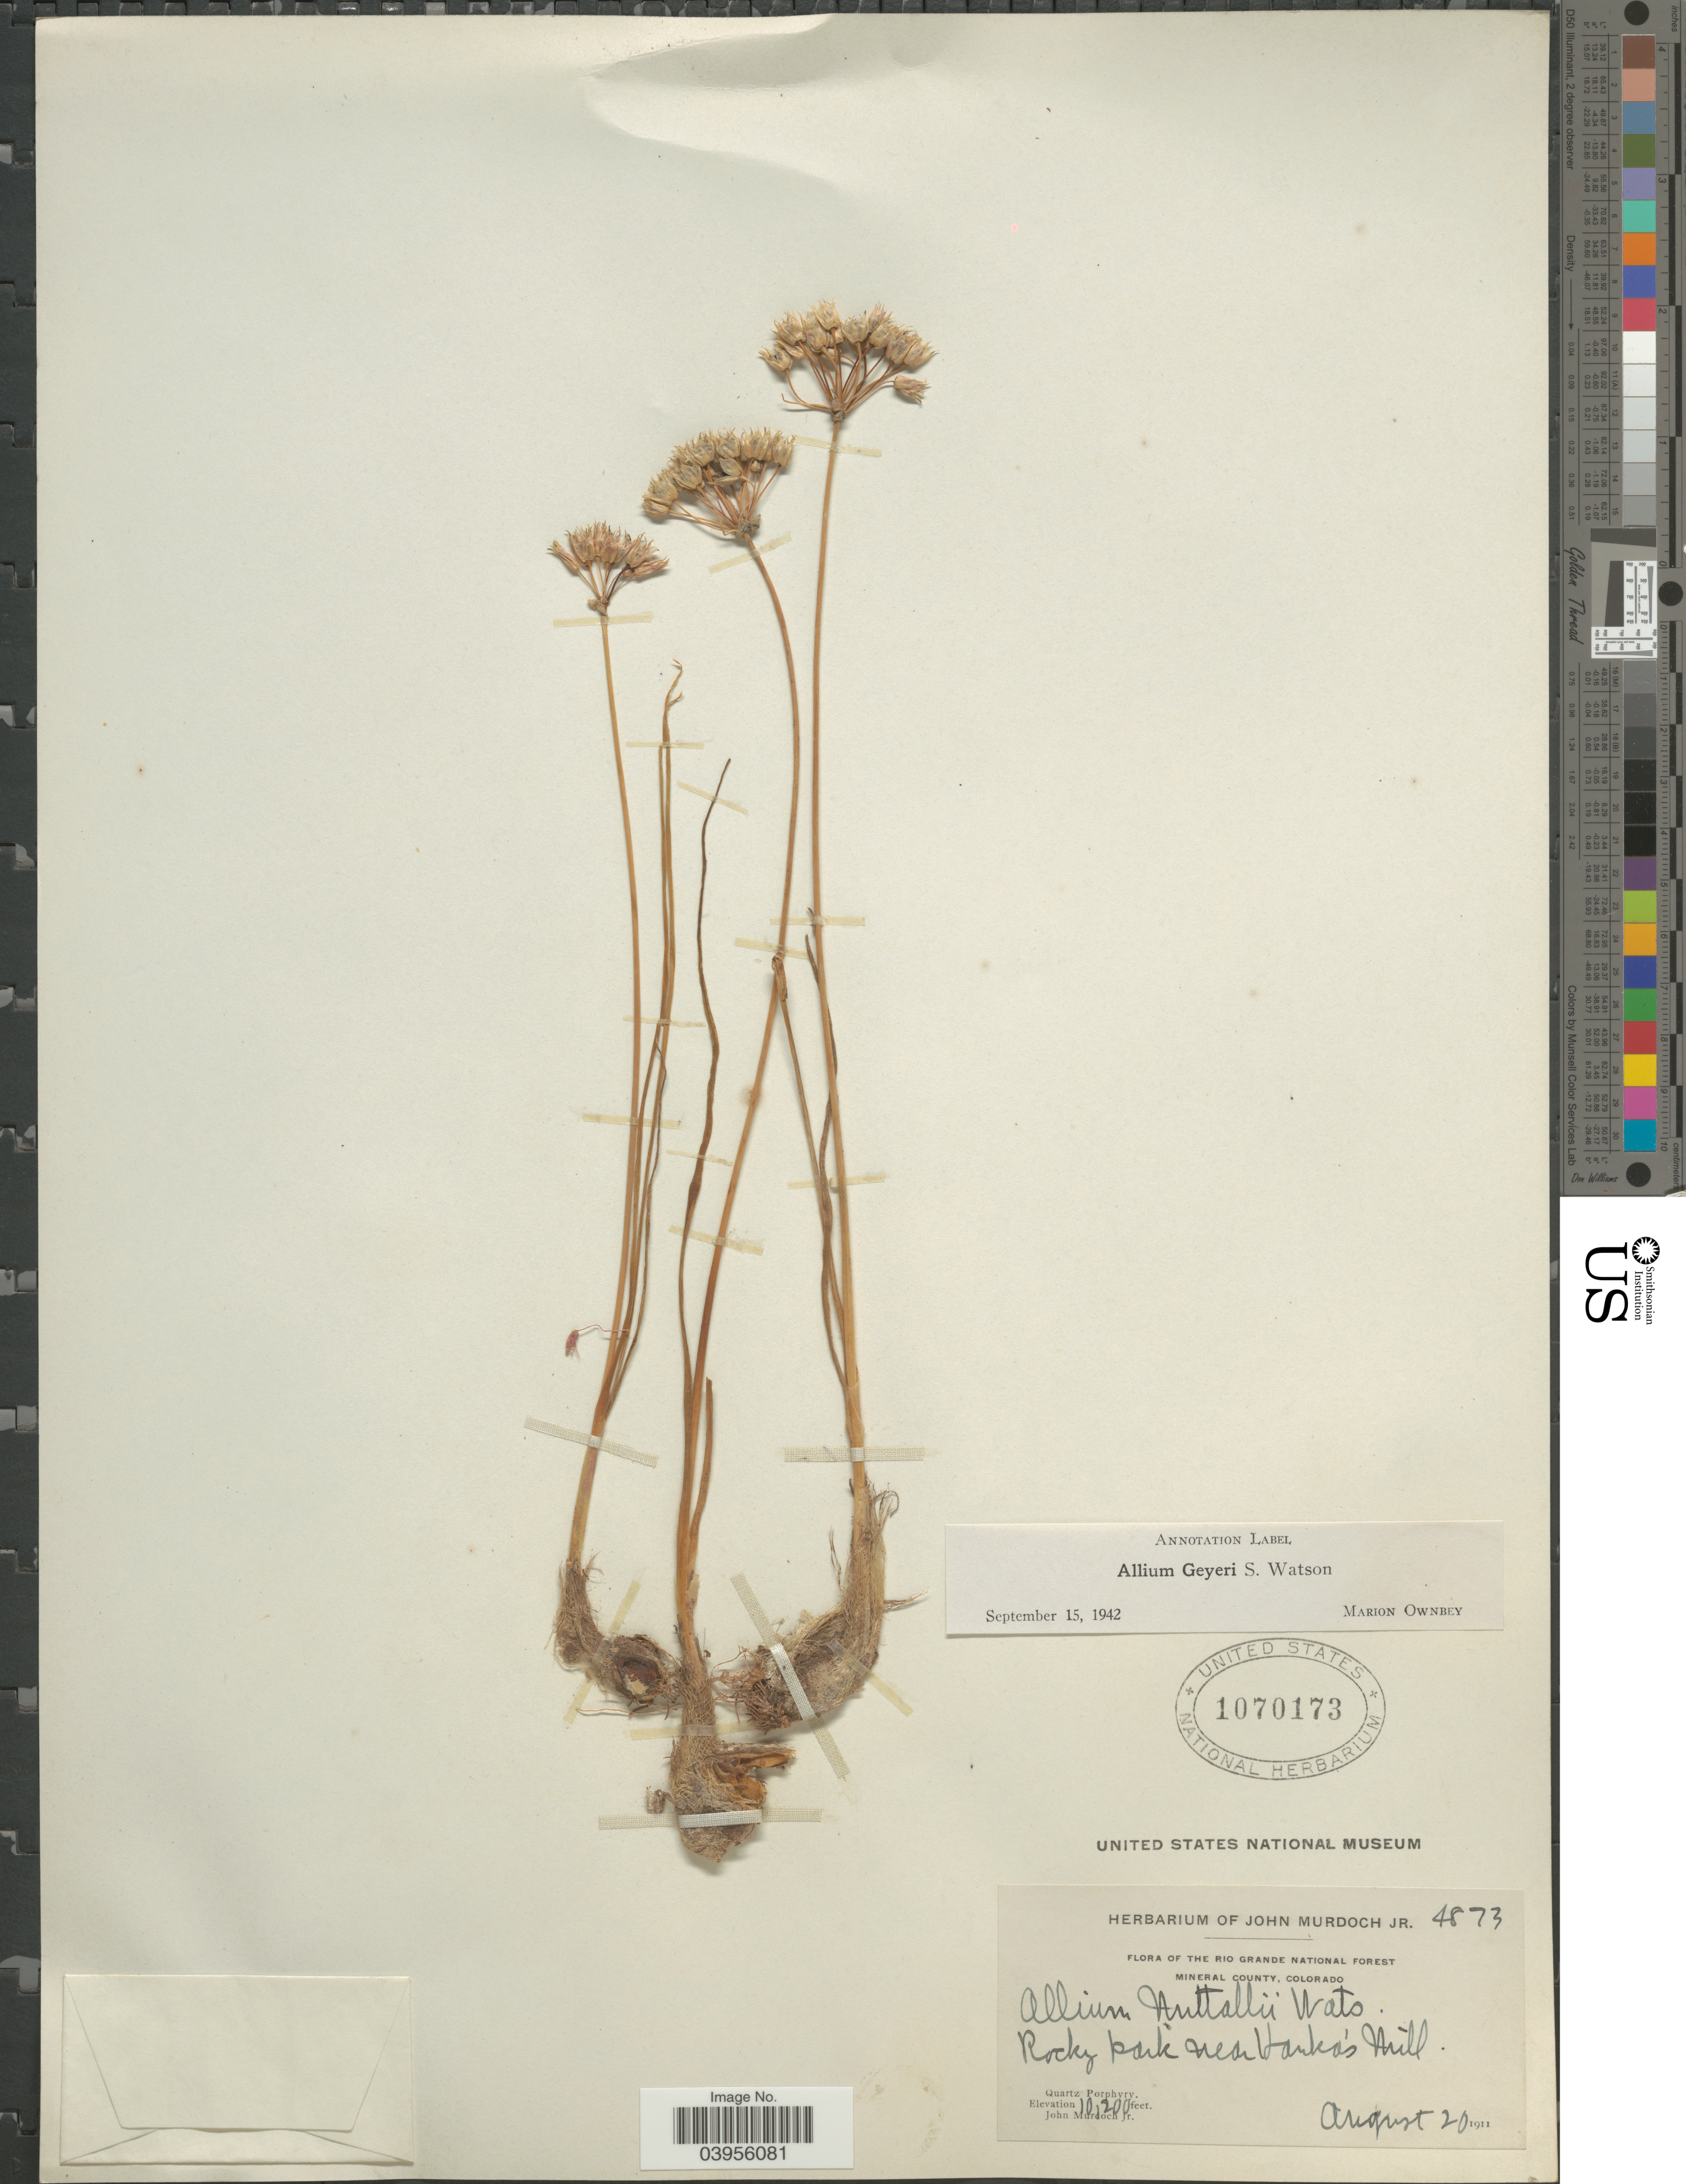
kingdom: Plantae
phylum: Tracheophyta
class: Liliopsida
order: Asparagales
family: Amaryllidaceae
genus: Allium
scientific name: Allium geyeri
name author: S. Watson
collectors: J. Murdoch Jr.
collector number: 4873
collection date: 1911-08-20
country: United States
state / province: Colorado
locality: The Rio Grande National Forest. Mineral County. Rocky park near Hauka's Mill.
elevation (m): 3109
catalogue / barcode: US 1070173